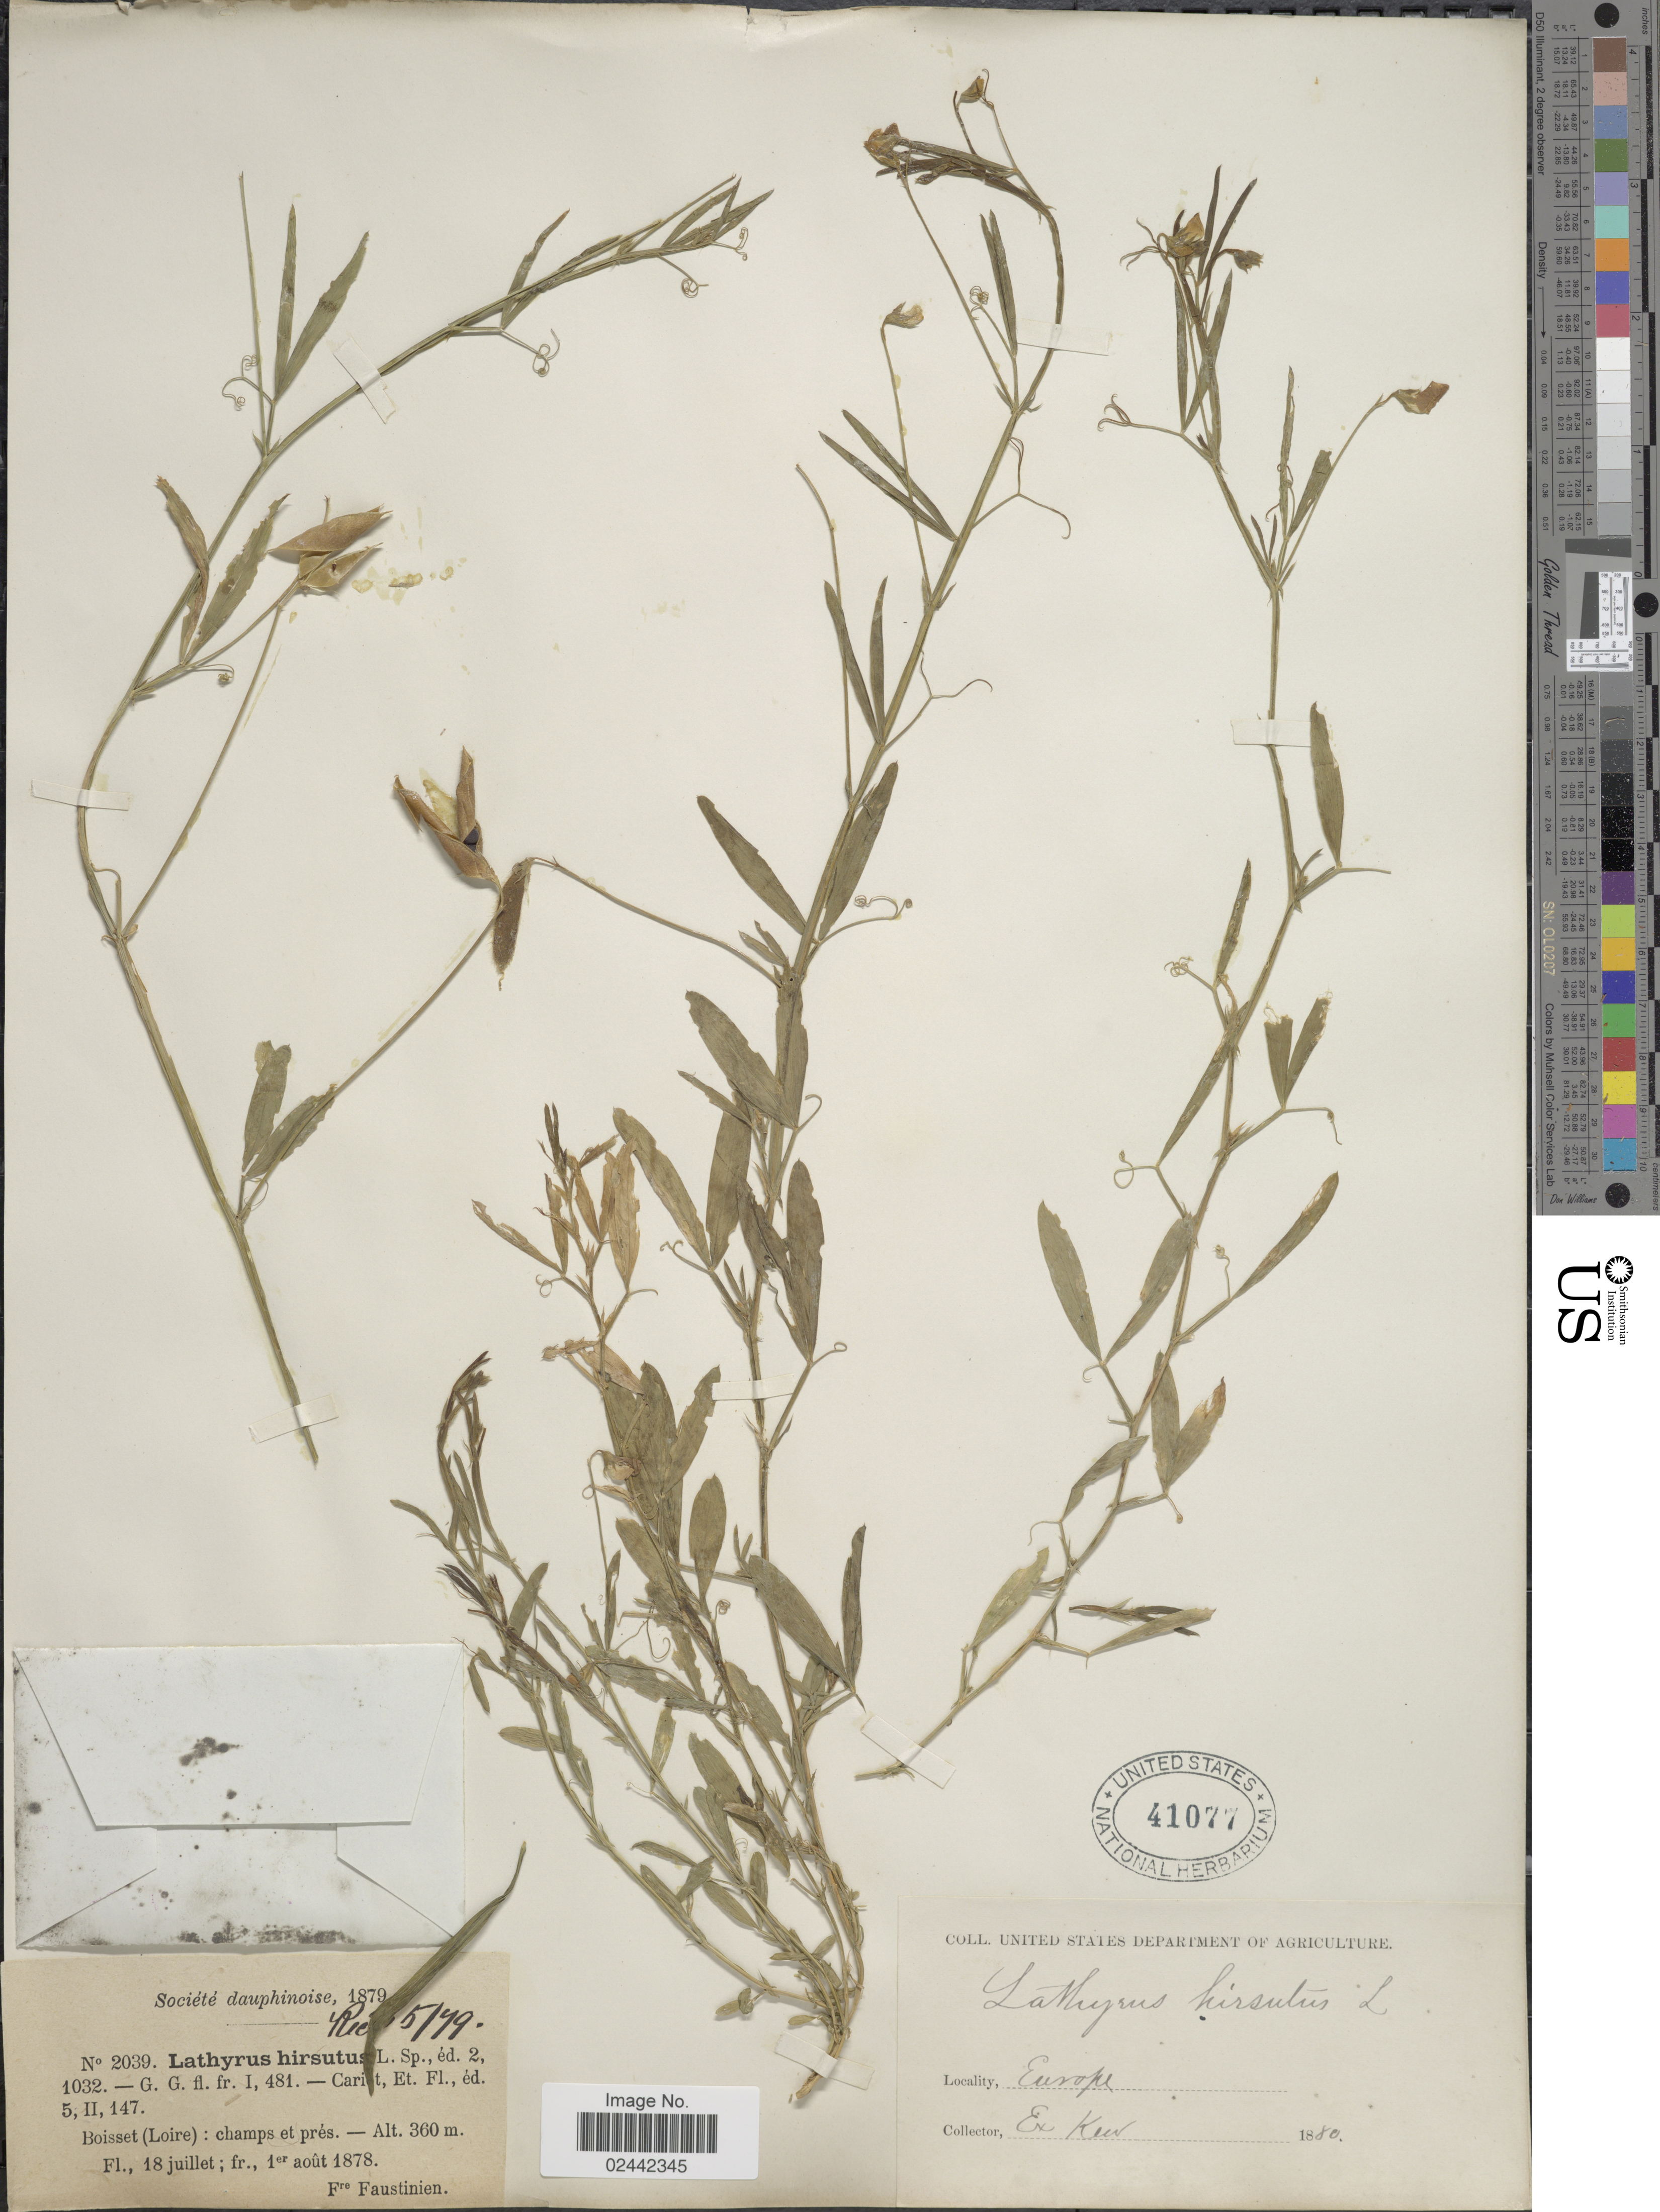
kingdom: Plantae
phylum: Tracheophyta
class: Magnoliopsida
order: Fabales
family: Fabaceae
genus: Lathyrus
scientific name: Lathyrus hirsutus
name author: L.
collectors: F. Faustinien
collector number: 2039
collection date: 1878-08-01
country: France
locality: Boisset (Loire): Champs et pres.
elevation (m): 360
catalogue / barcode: US 41077